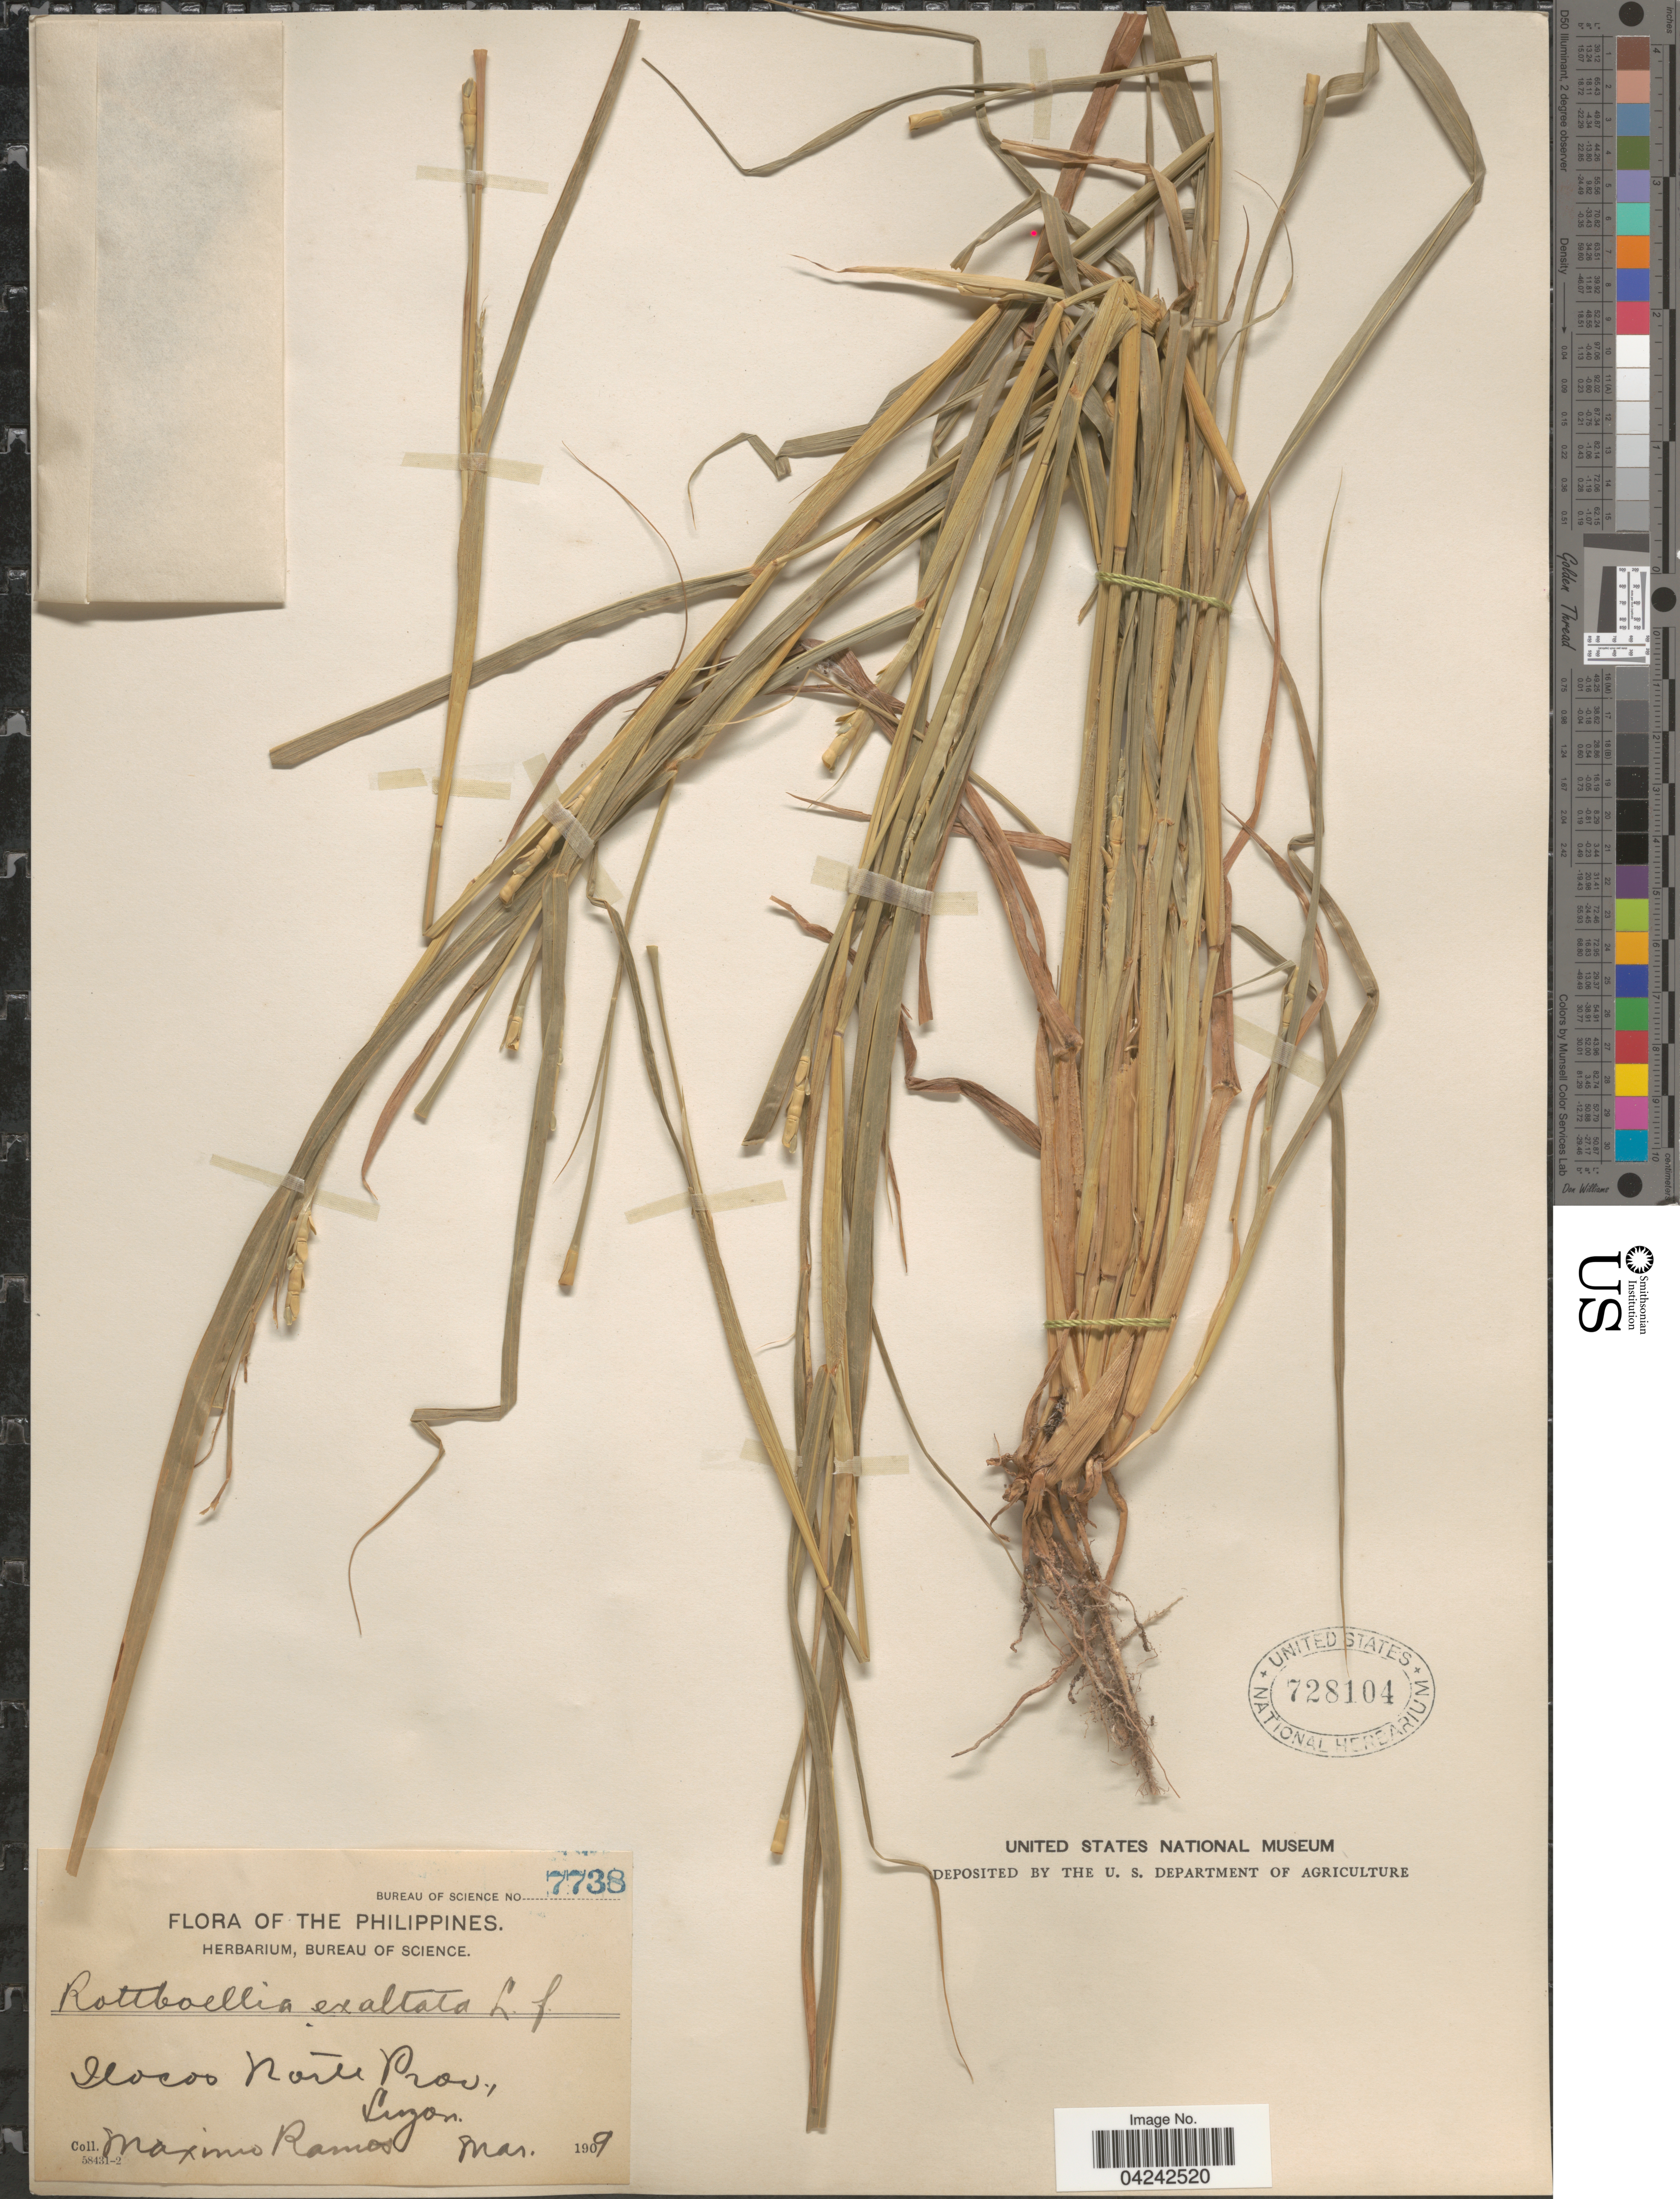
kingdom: Plantae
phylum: Tracheophyta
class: Liliopsida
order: Poales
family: Poaceae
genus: Rottboellia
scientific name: Rottboellia cochinchinensis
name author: (Lour.) Clayton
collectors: M. Ramos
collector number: Bureau of Science 7738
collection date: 1909-03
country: Philippines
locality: Iloco Norte Prov., Luzon.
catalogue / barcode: US 728104